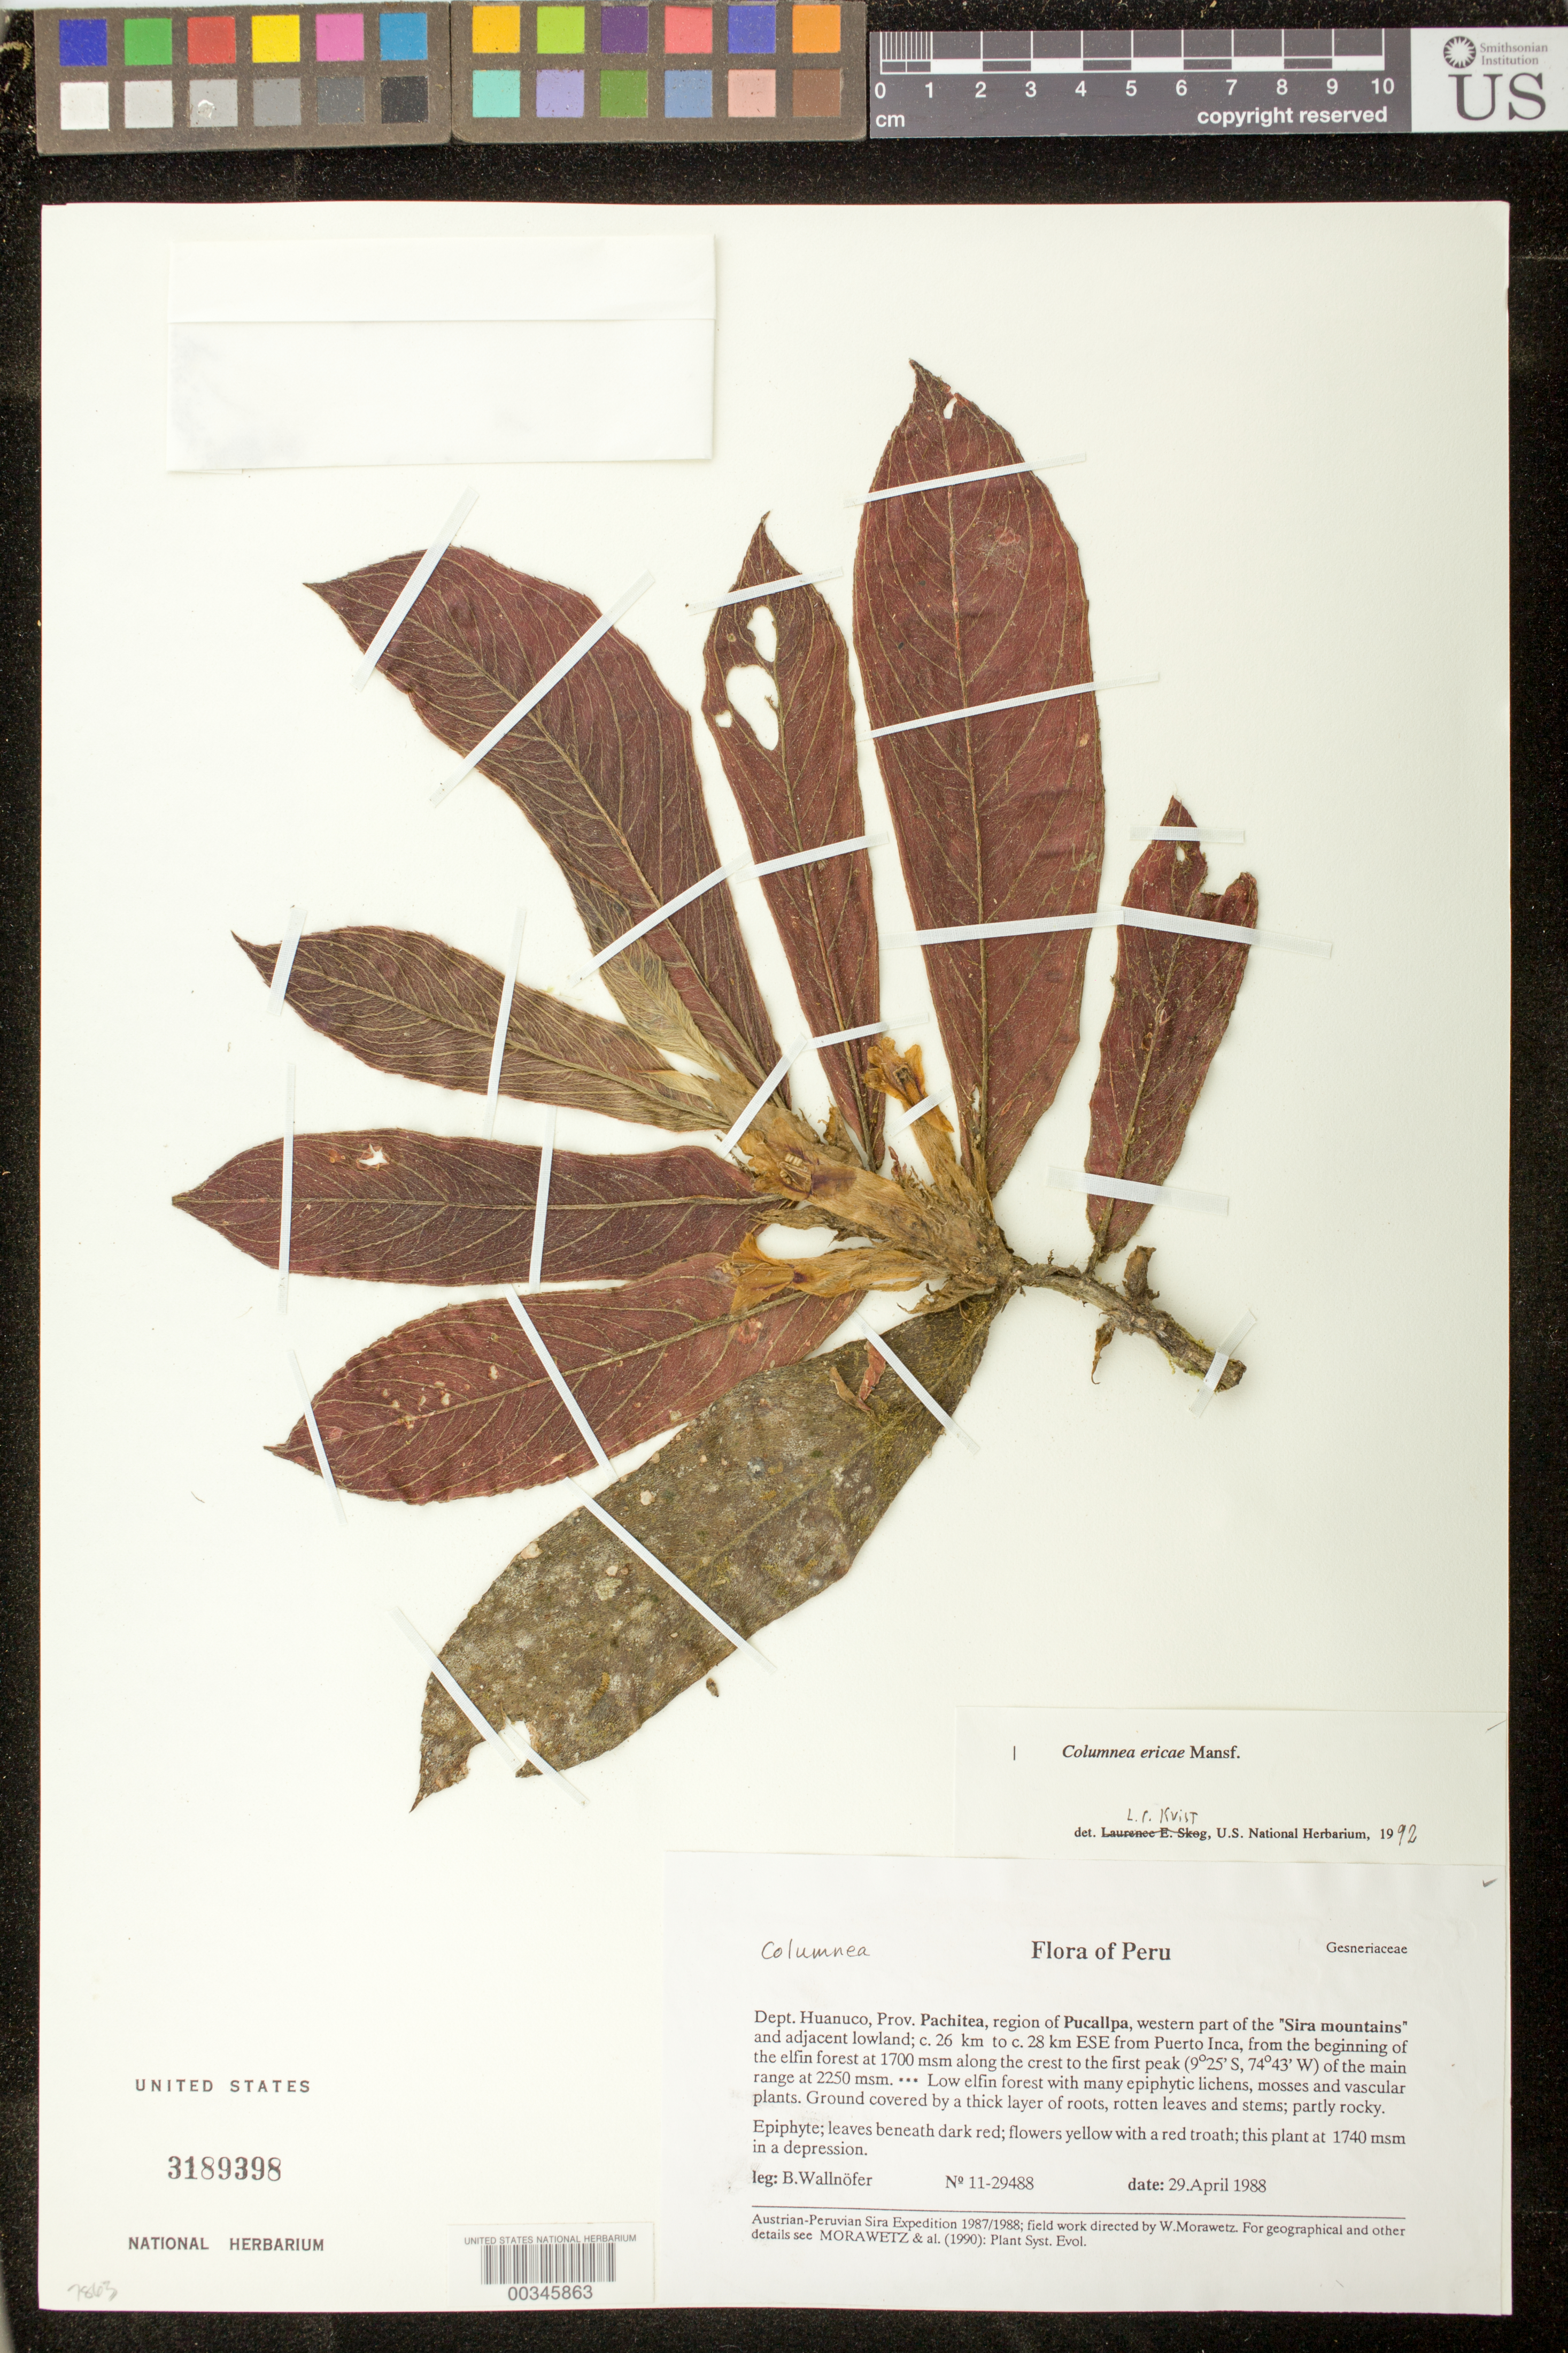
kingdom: Plantae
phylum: Tracheophyta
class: Magnoliopsida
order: Lamiales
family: Gesneriaceae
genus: Columnea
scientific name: Columnea ericae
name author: Mansf.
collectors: B. Wallnöfer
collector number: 11- 29488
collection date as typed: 29 Apr 1988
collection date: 1988-04-29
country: Peru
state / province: Huánuco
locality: Prov. Pachitea; reg. of Pucallpa, western part of "Sira Mountains" and adjacent lowland; c. 26-c. 28 km ESE of Puerto Inca, …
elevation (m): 1740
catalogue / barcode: US 3189398